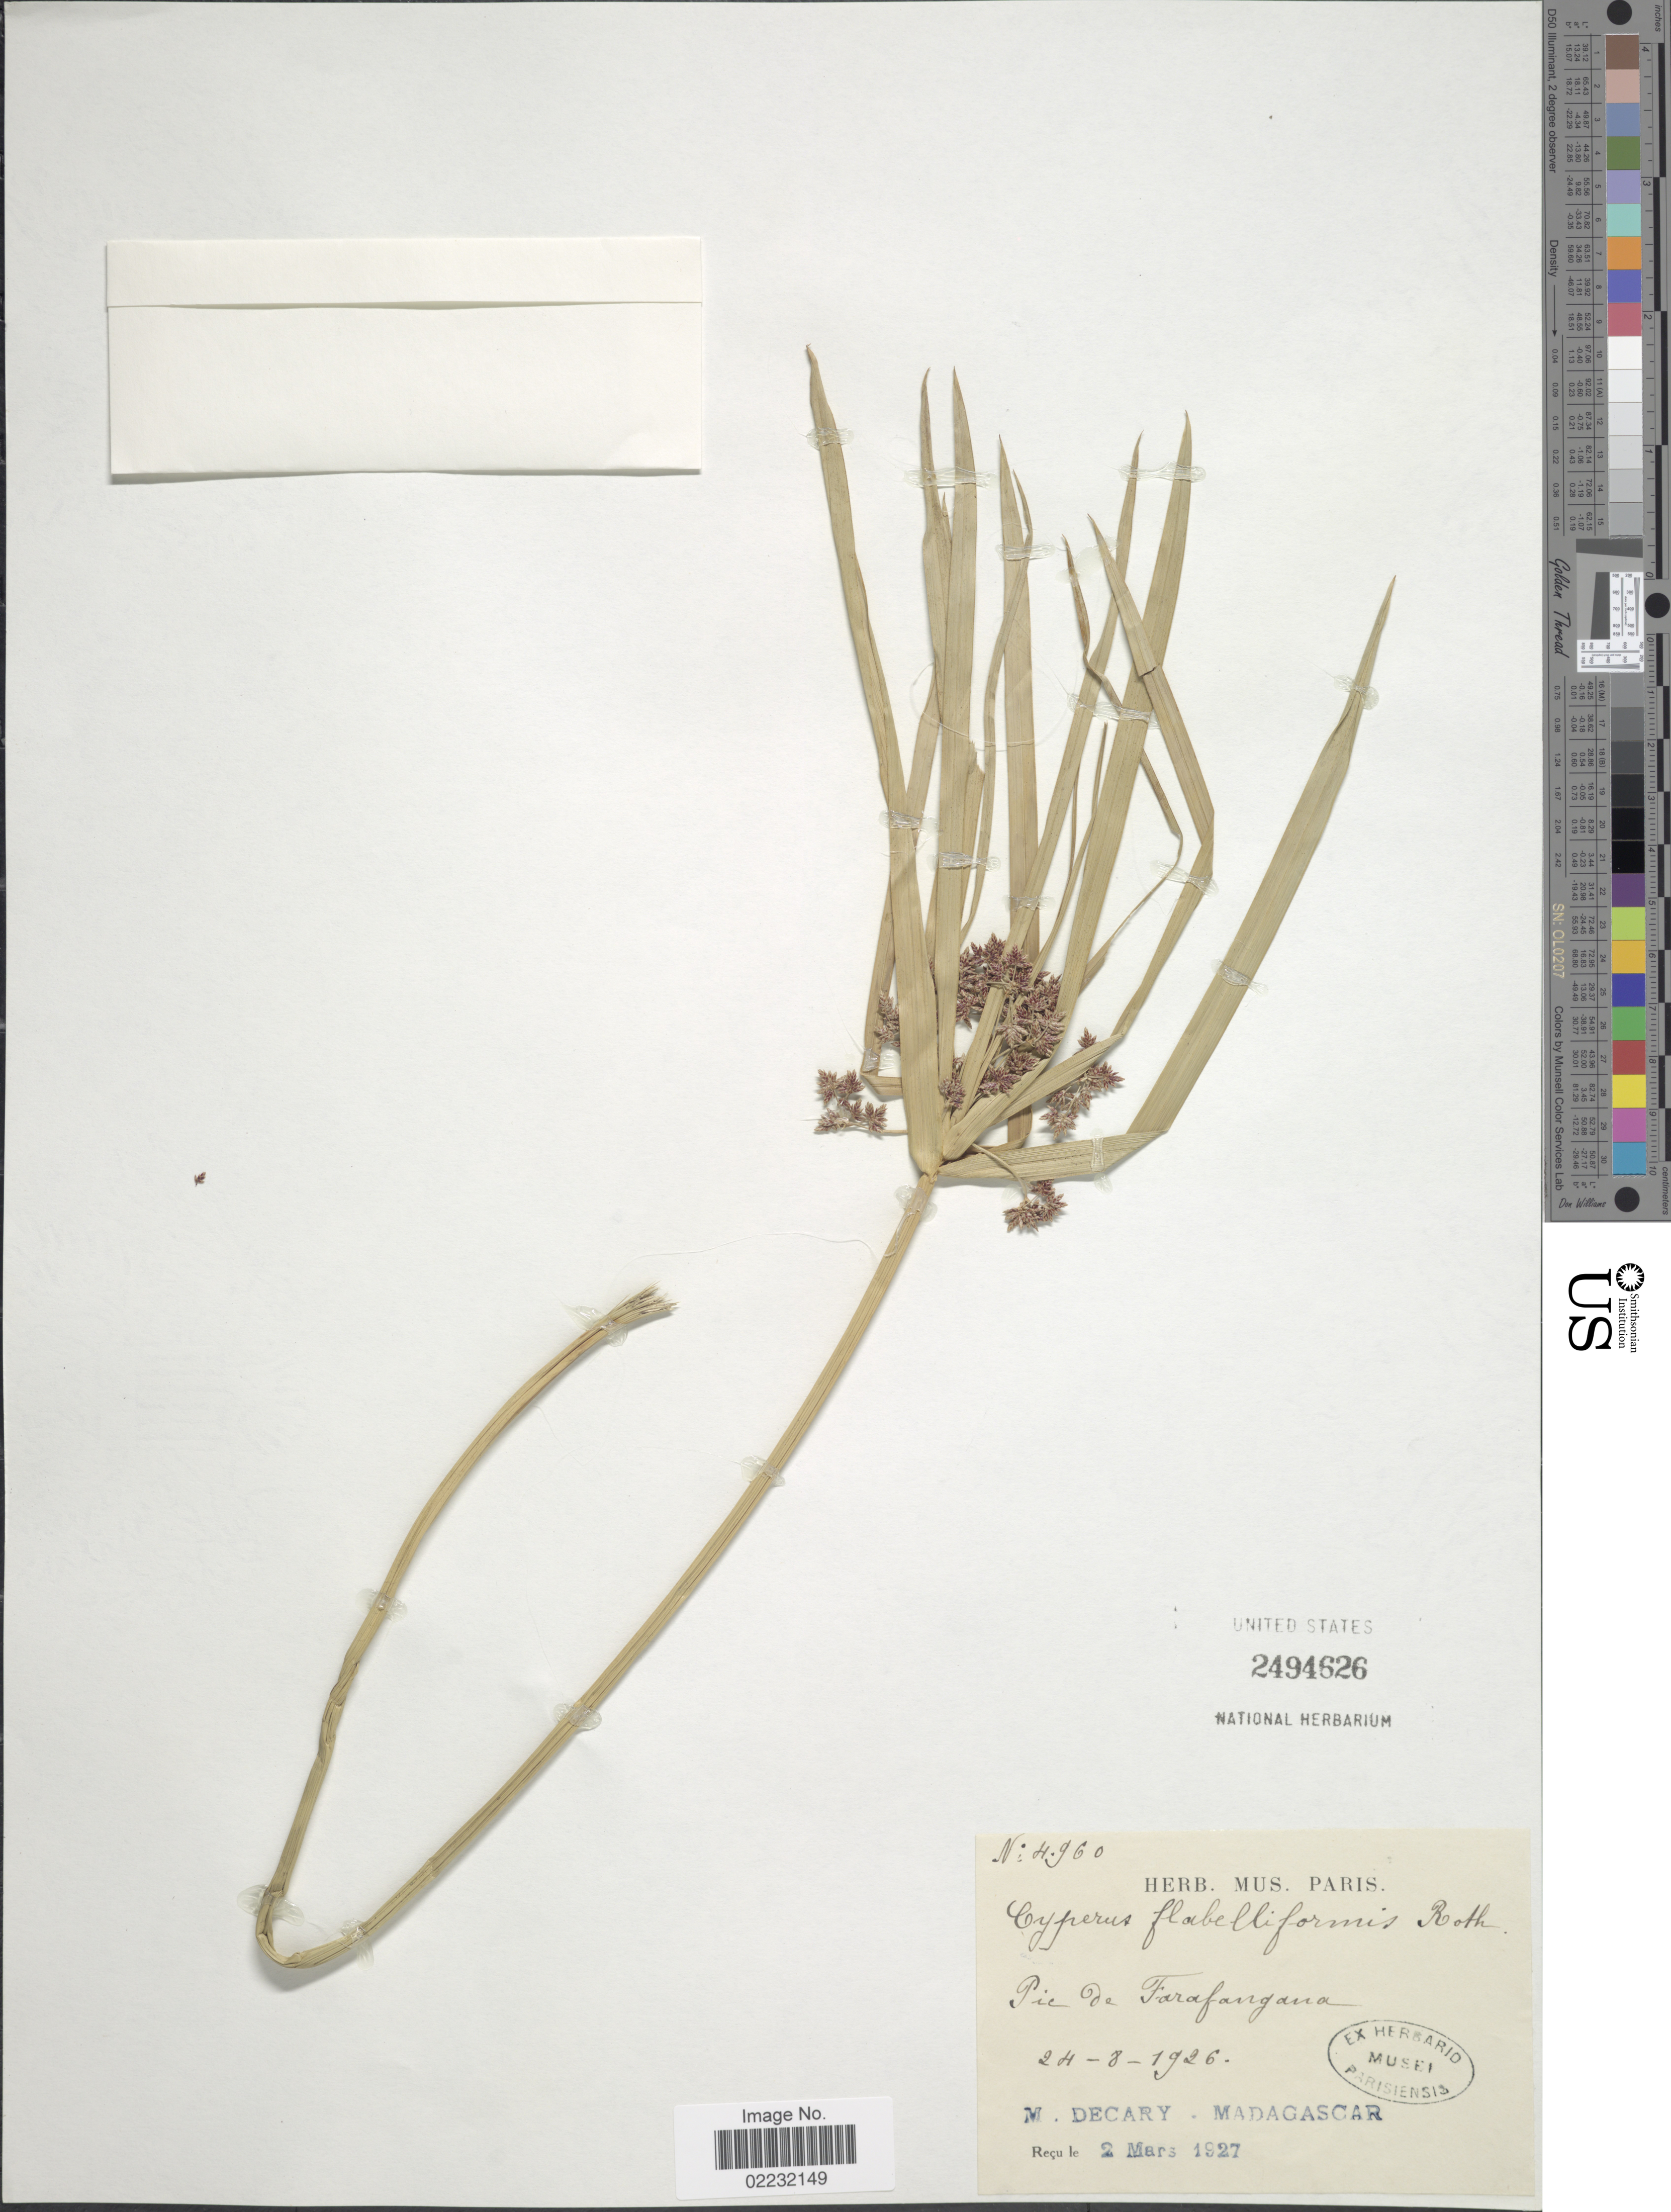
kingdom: Plantae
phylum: Tracheophyta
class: Liliopsida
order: Poales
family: Cyperaceae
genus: Cyperus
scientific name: Cyperus involucratus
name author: Rottb.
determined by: Strong, Mark T., (BOT), Smithsonian Institution - National Museum of Natural History (UNITED STATES)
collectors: R. Decary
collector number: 4960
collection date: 1926-08-24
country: Madagascar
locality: Pie de Farafangana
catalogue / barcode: US 2494626